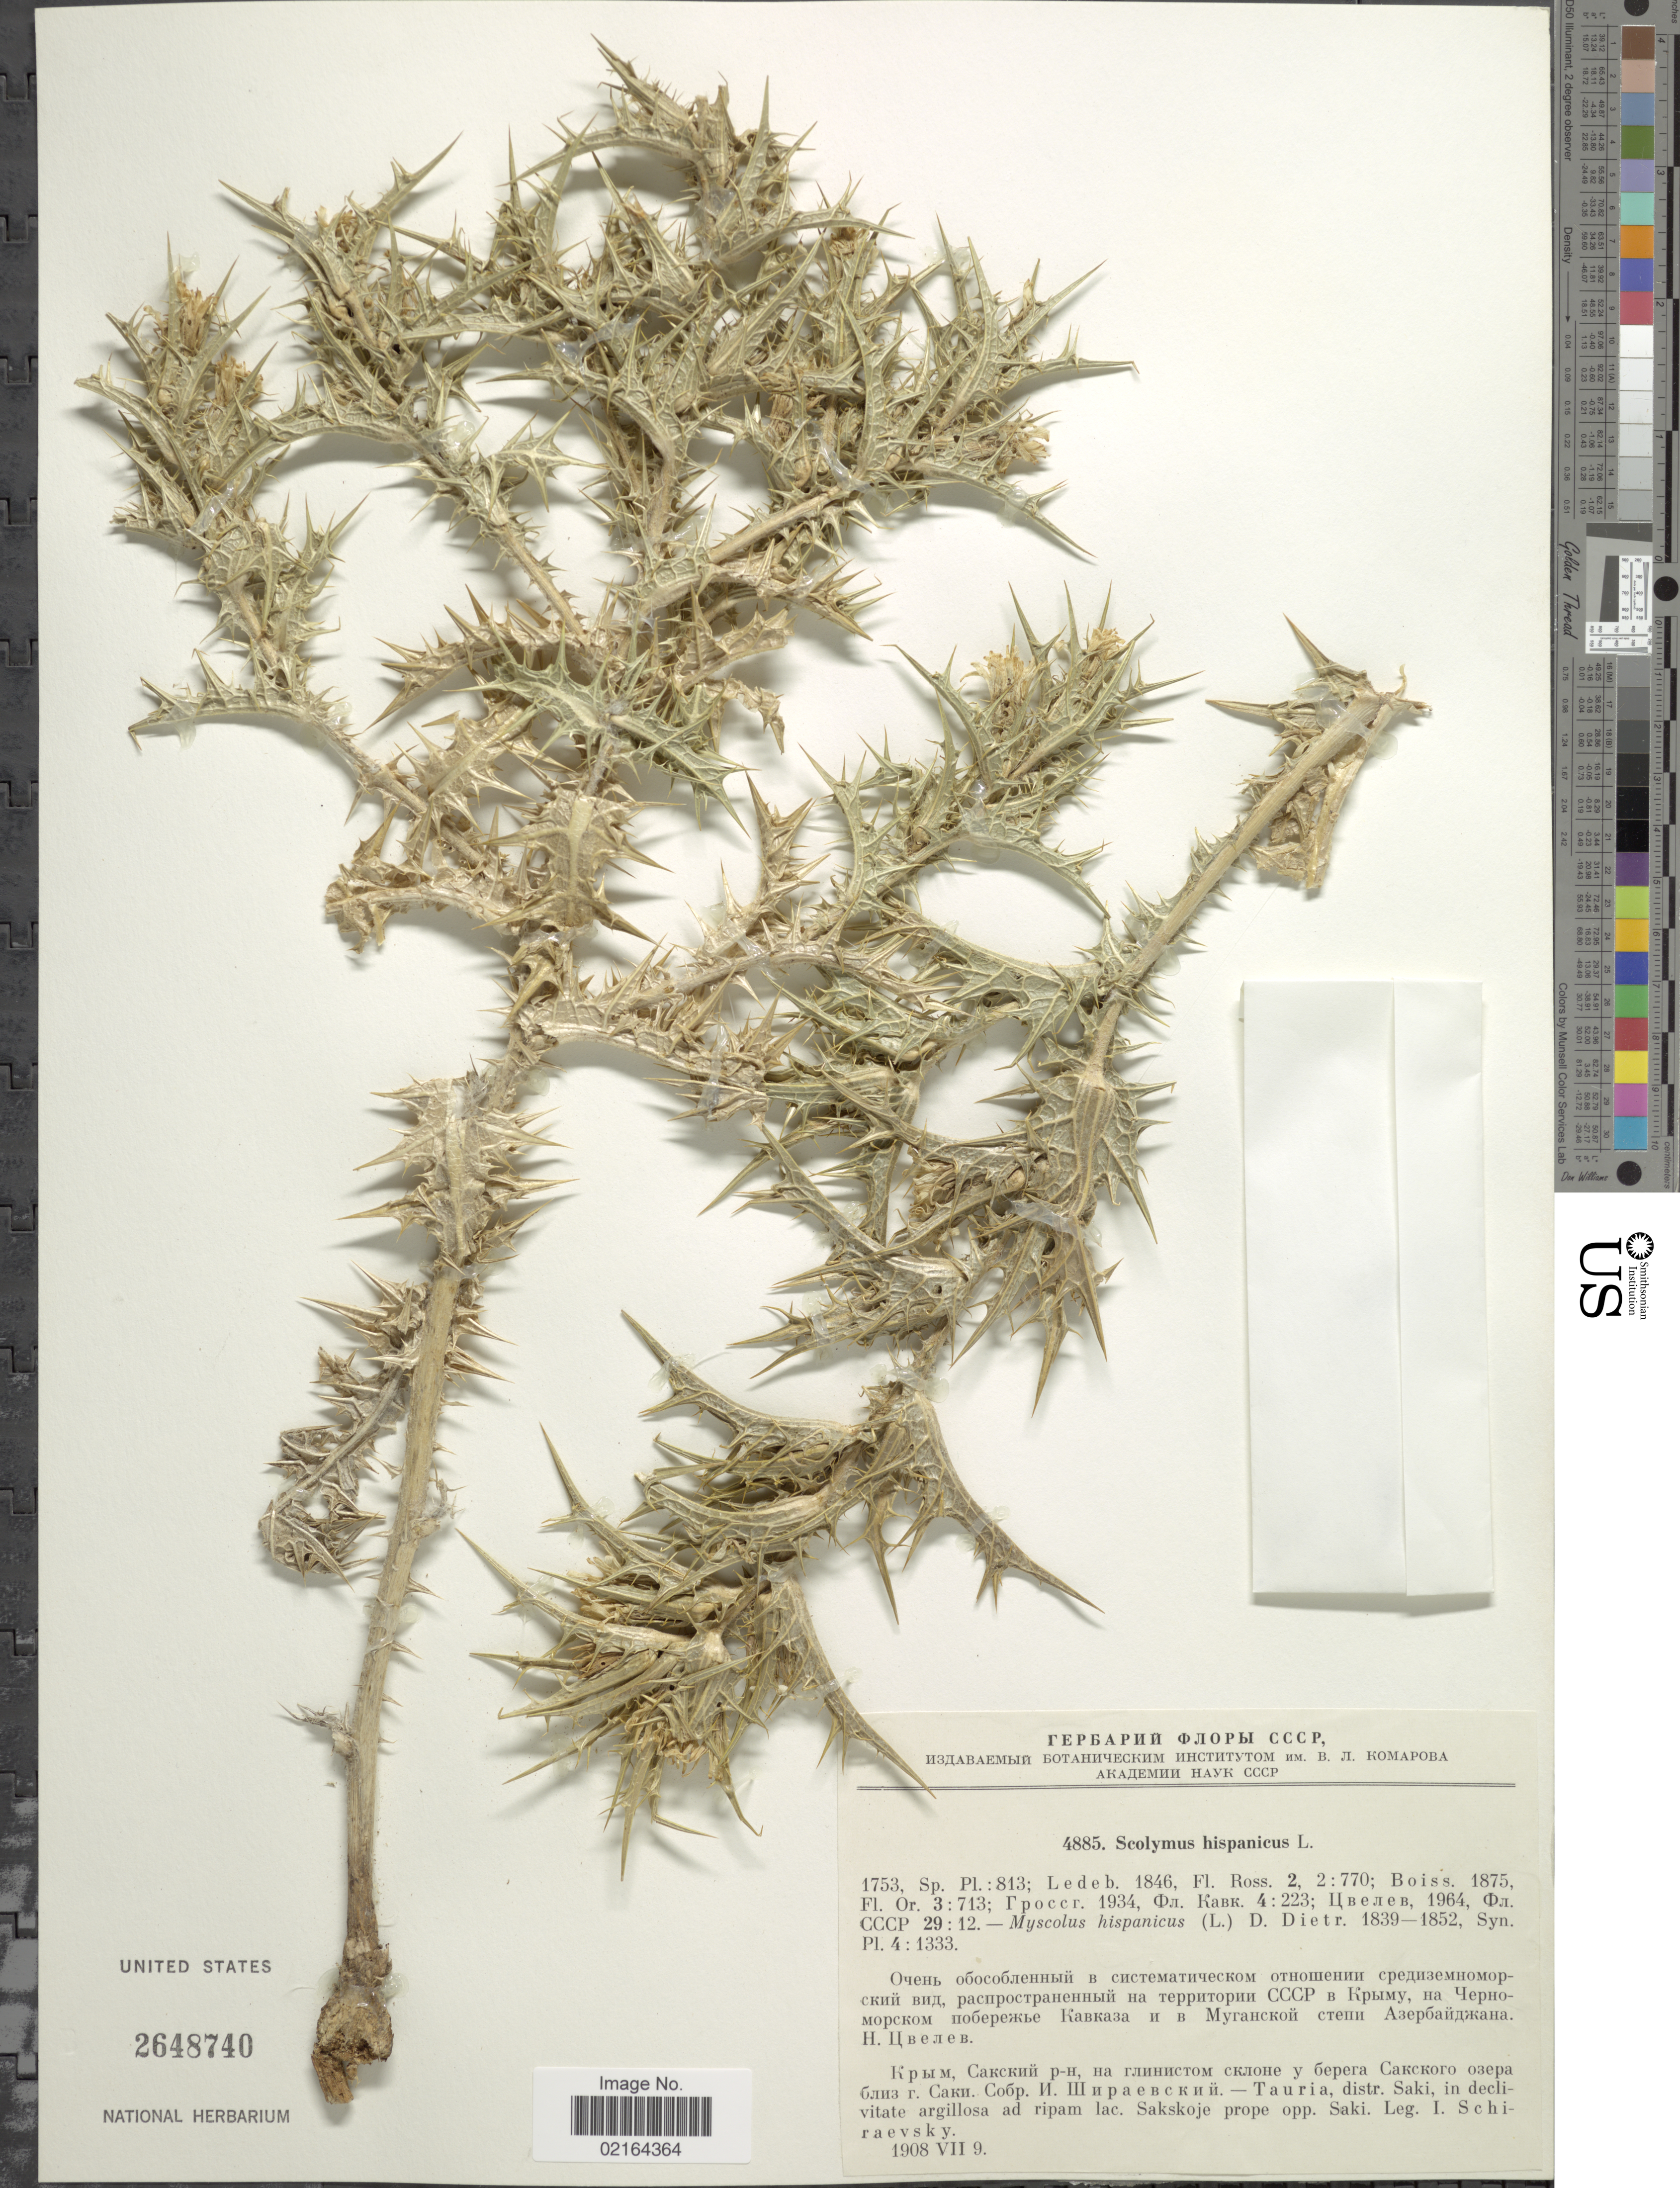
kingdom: Plantae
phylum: Tracheophyta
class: Magnoliopsida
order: Asterales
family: Asteraceae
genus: Scolymus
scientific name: Scolymus hispanicus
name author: L.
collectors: I. Schiraevsky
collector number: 4885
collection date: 1908-07-09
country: Azerbaijan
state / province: Saki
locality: Tauria, distr. Saki, in declivitate argillosa ad ripam lac. Sakskoje prope opp. Saki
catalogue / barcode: US 2648740